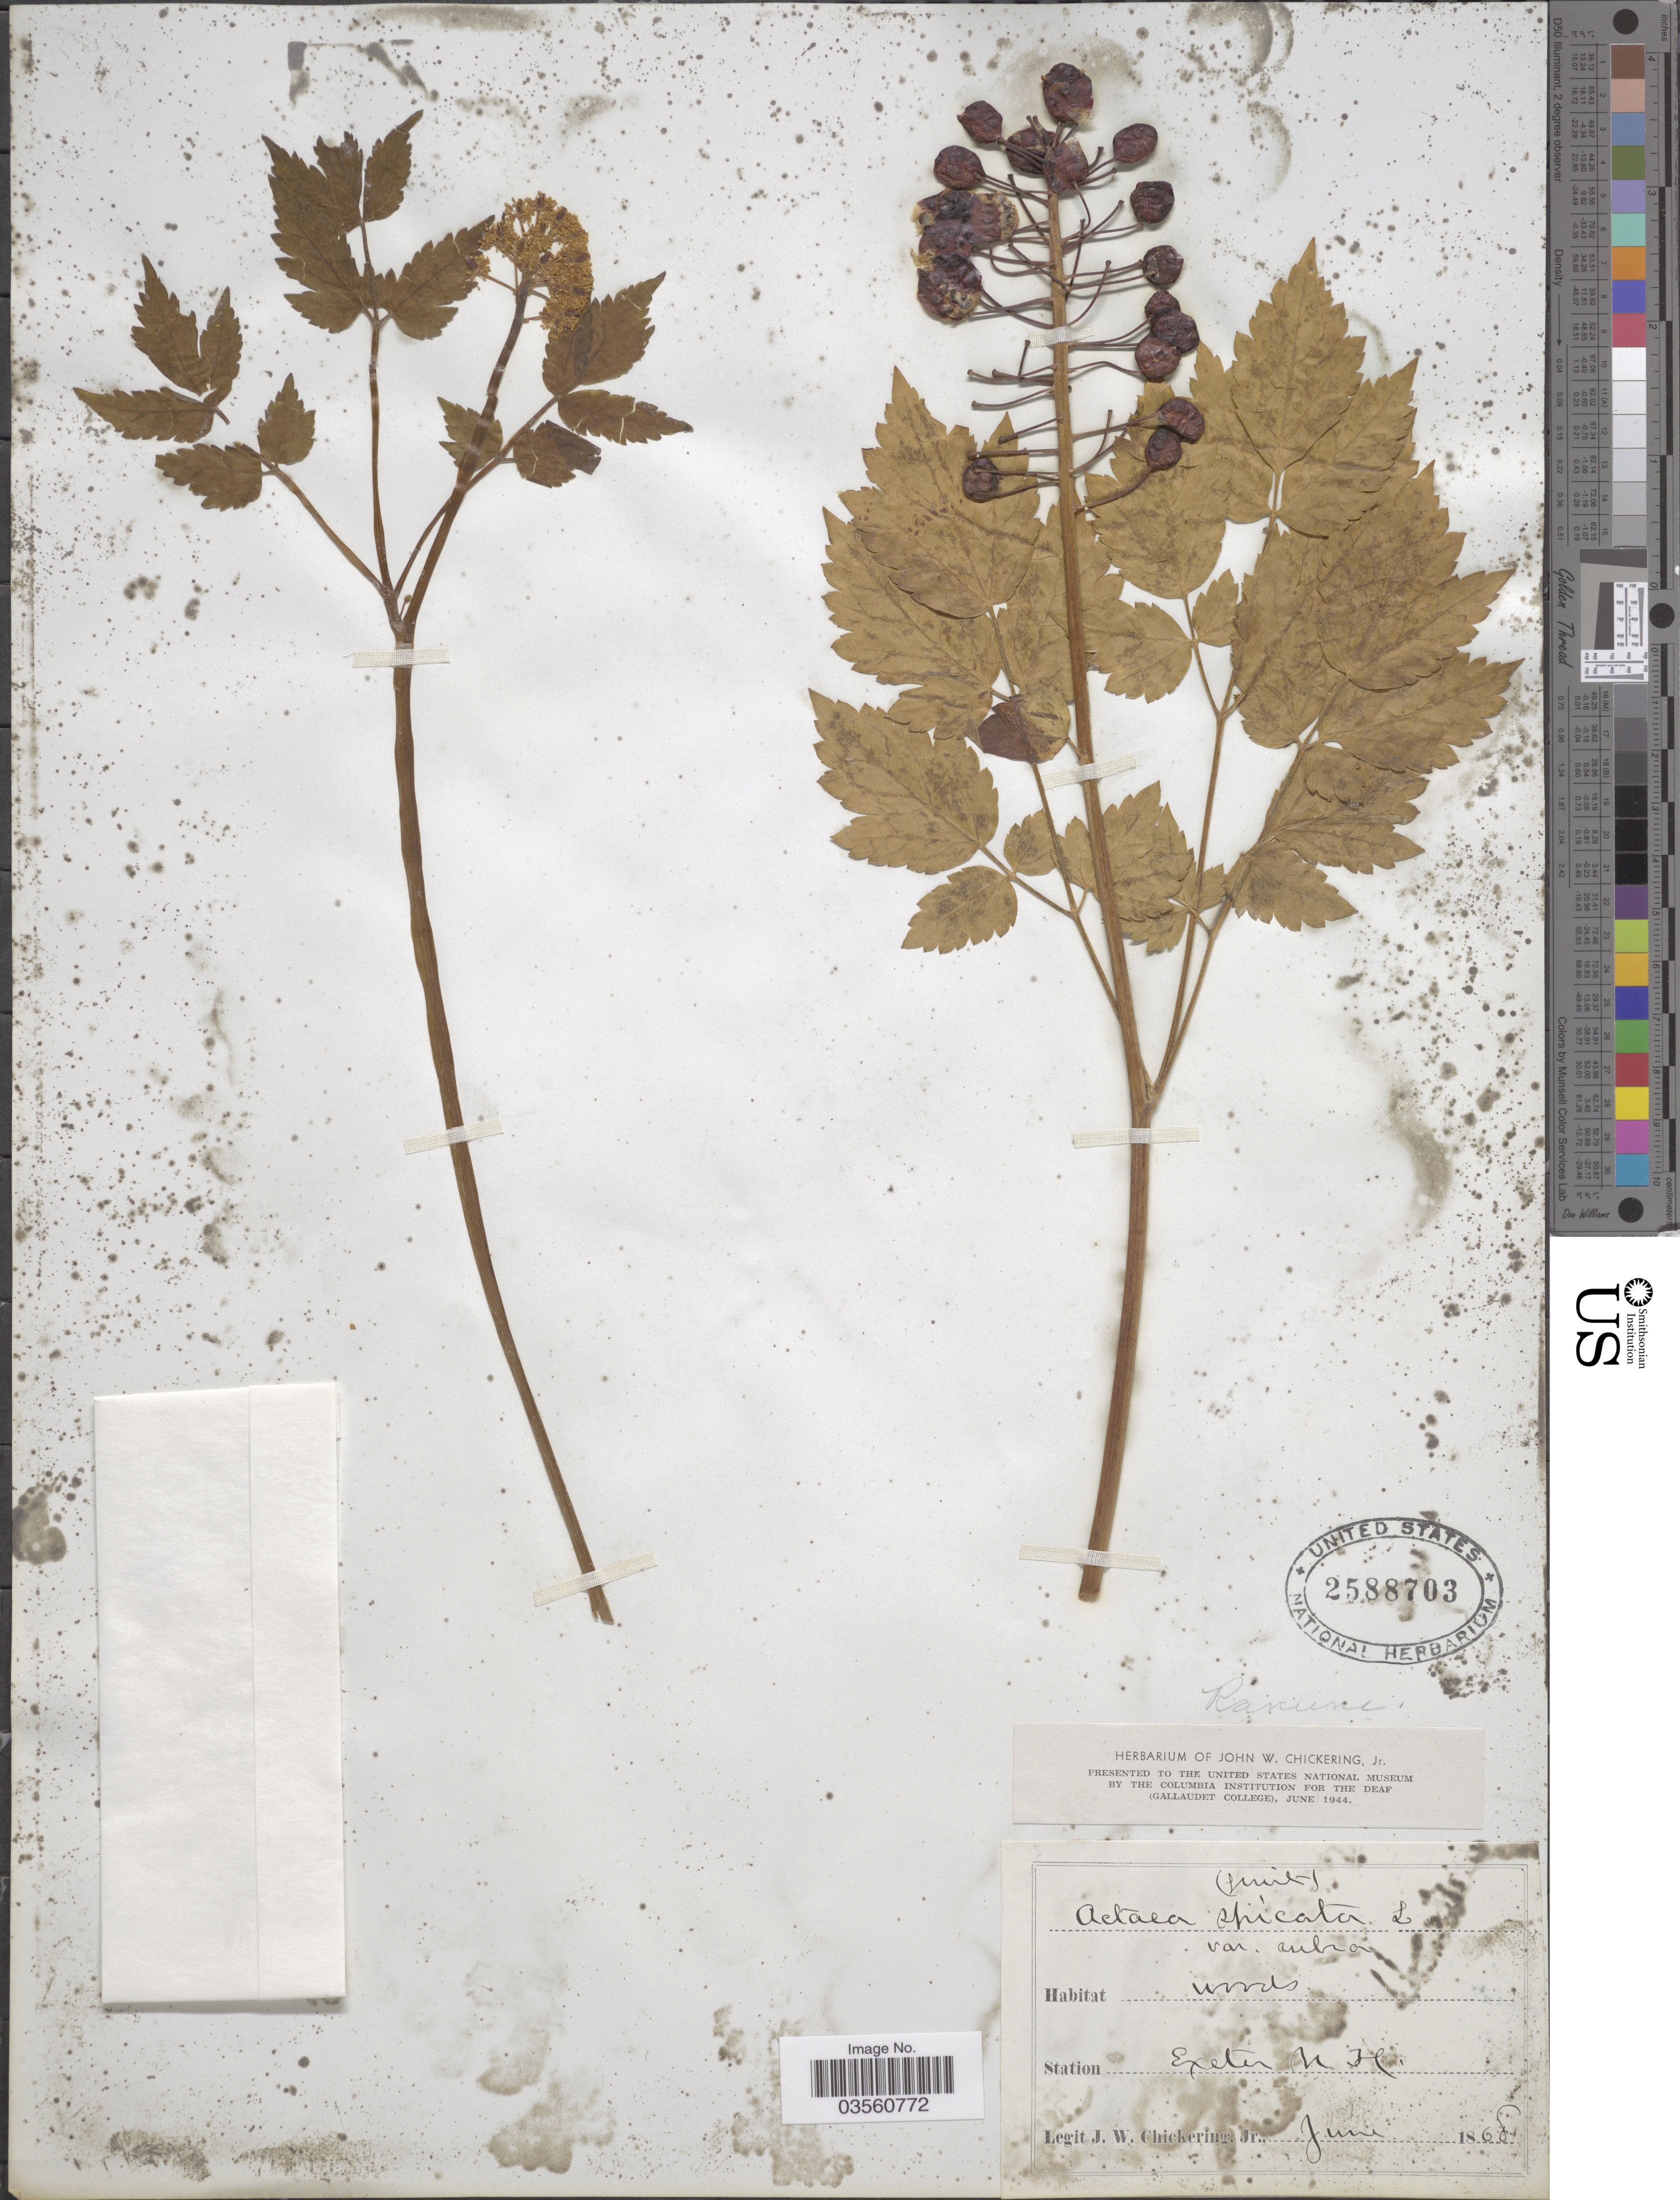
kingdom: Plantae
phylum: Tracheophyta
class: Magnoliopsida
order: Ranunculales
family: Ranunculaceae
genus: Actaea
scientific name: Actaea spicata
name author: L.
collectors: J. W. Chickering Jr.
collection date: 1868-06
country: United States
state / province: New Hampshire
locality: Station Exeter.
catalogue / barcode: US 2588703